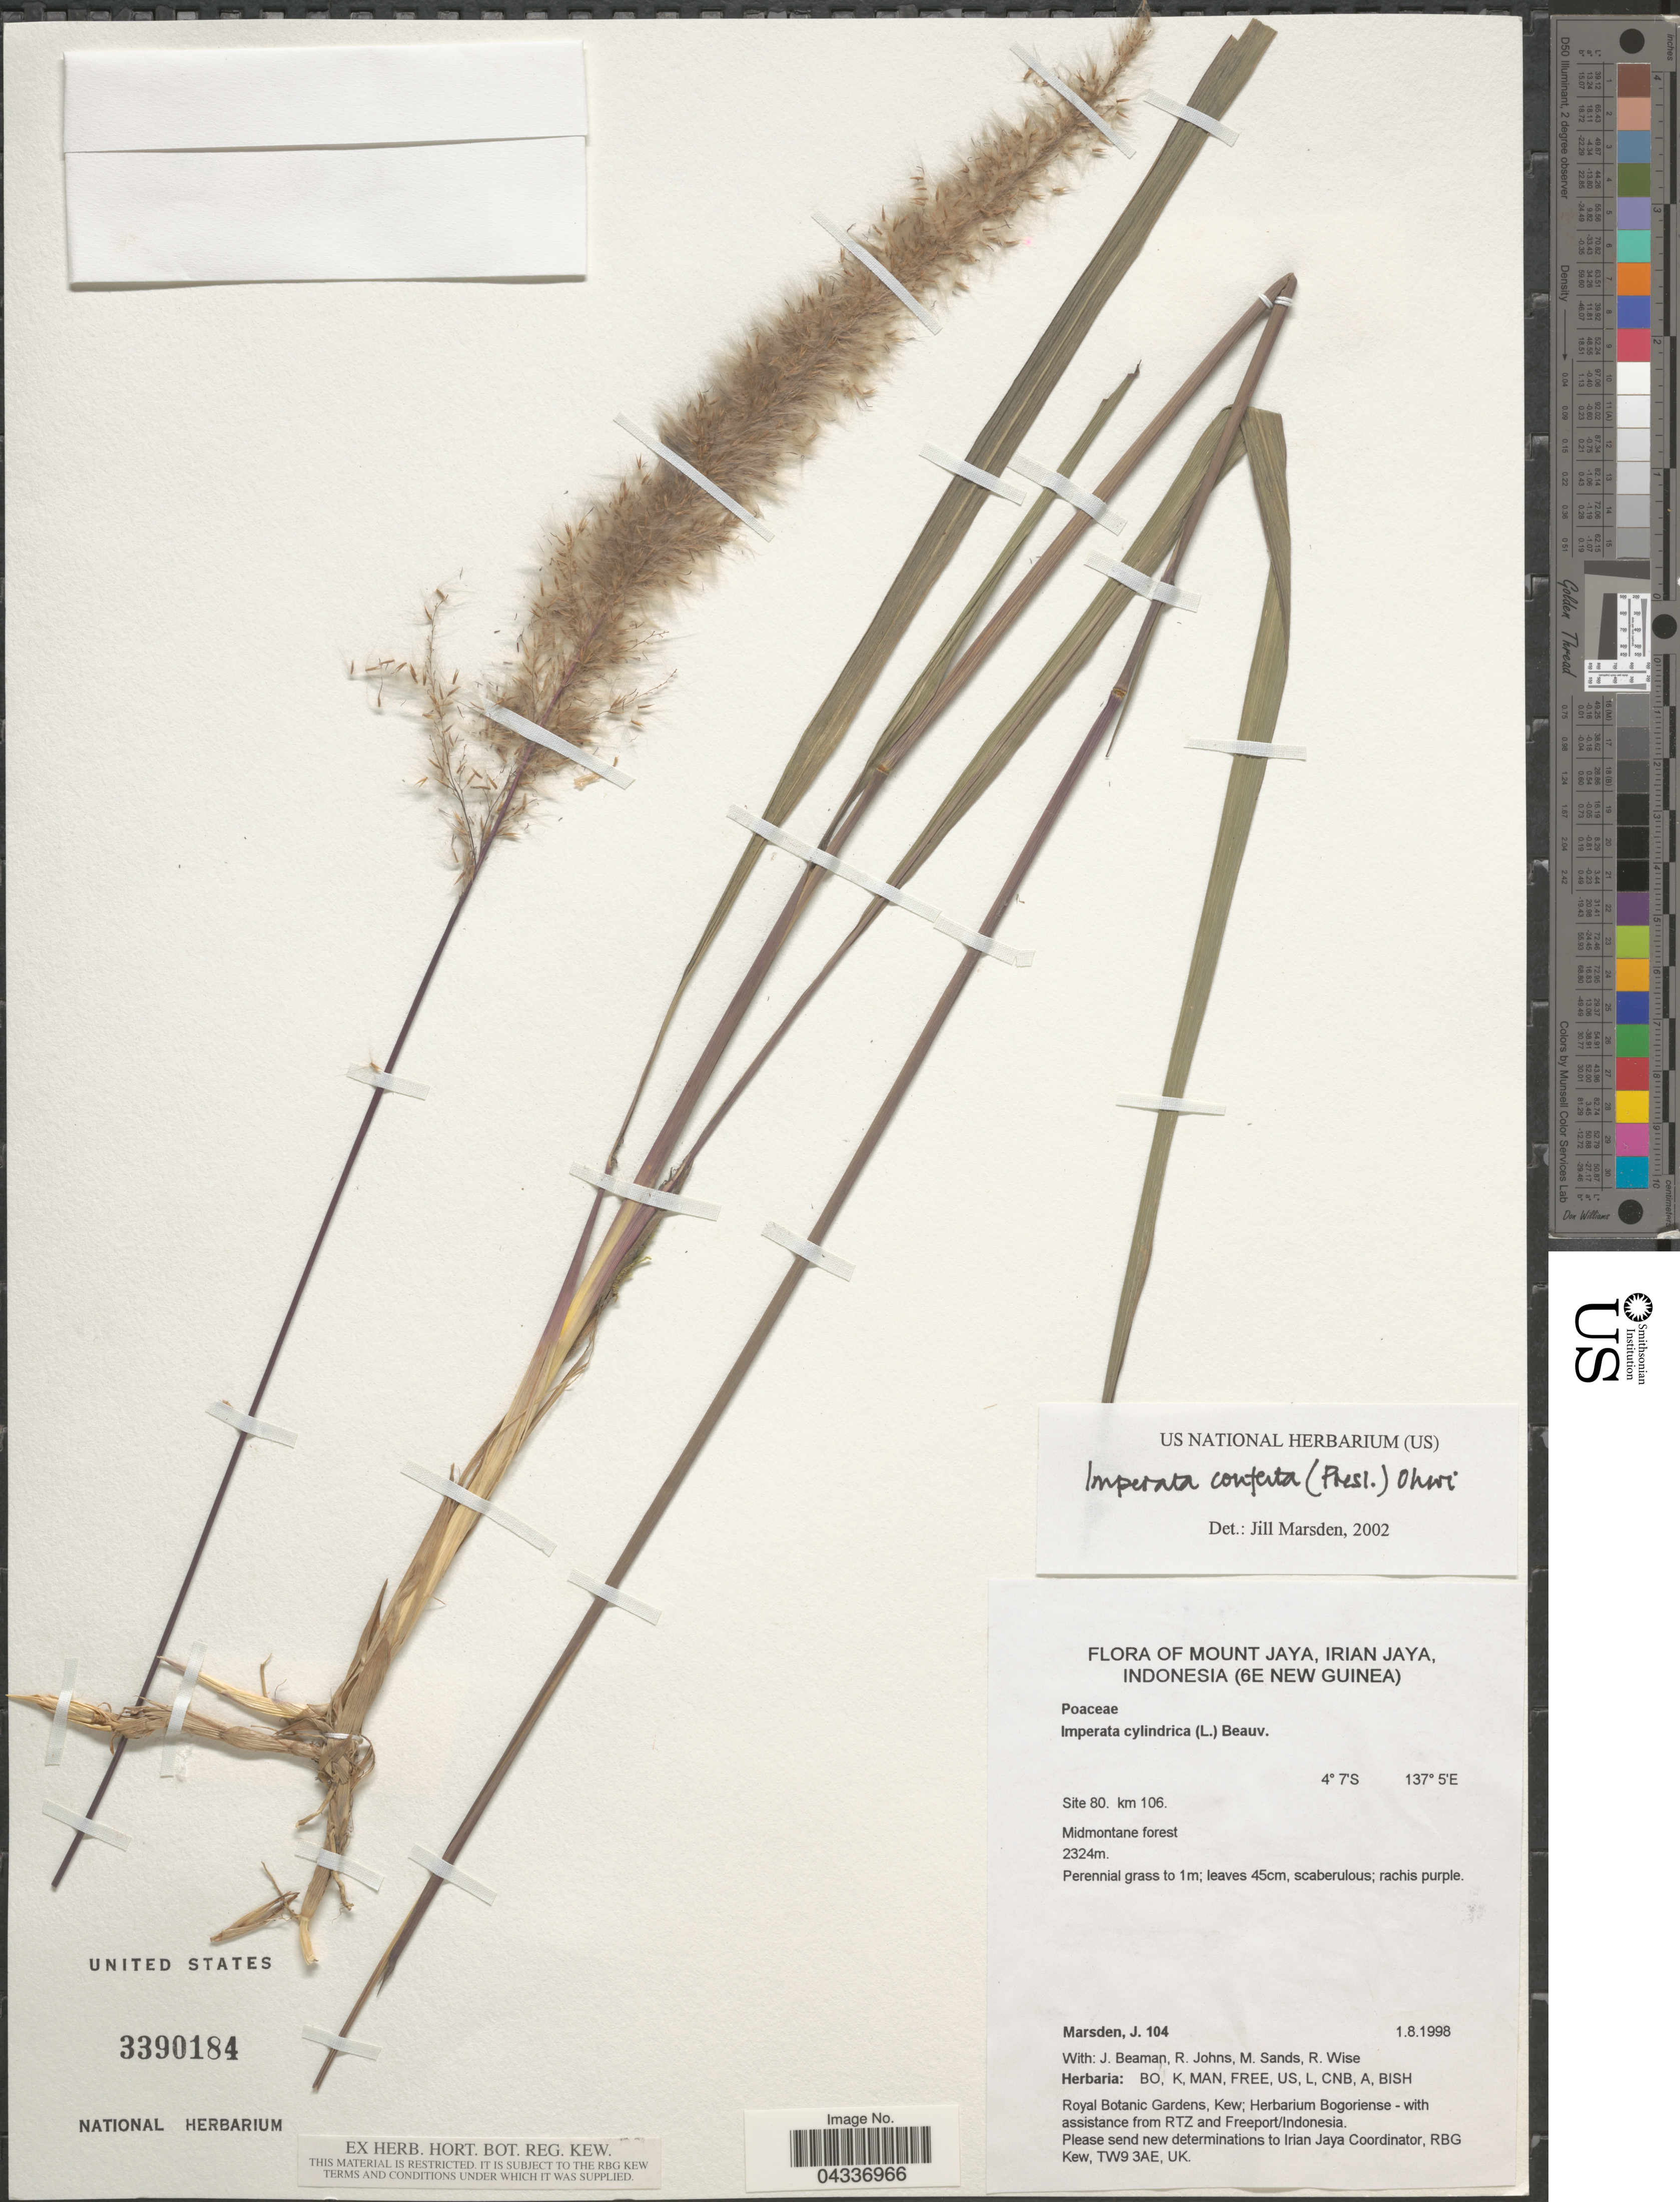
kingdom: Plantae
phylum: Tracheophyta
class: Liliopsida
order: Poales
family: Poaceae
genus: Imperata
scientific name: Imperata conferta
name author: (J. Presl) Ohwi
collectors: J. Marsden, J. H. Beaman, R. Johns & M. Sands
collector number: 104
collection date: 1998-08-01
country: Indonesia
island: New Guinea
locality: Mount Jaya, Irian Jaya, (6E New Guinea). Site 80. Km 106.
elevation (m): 2324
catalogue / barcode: US 3390184